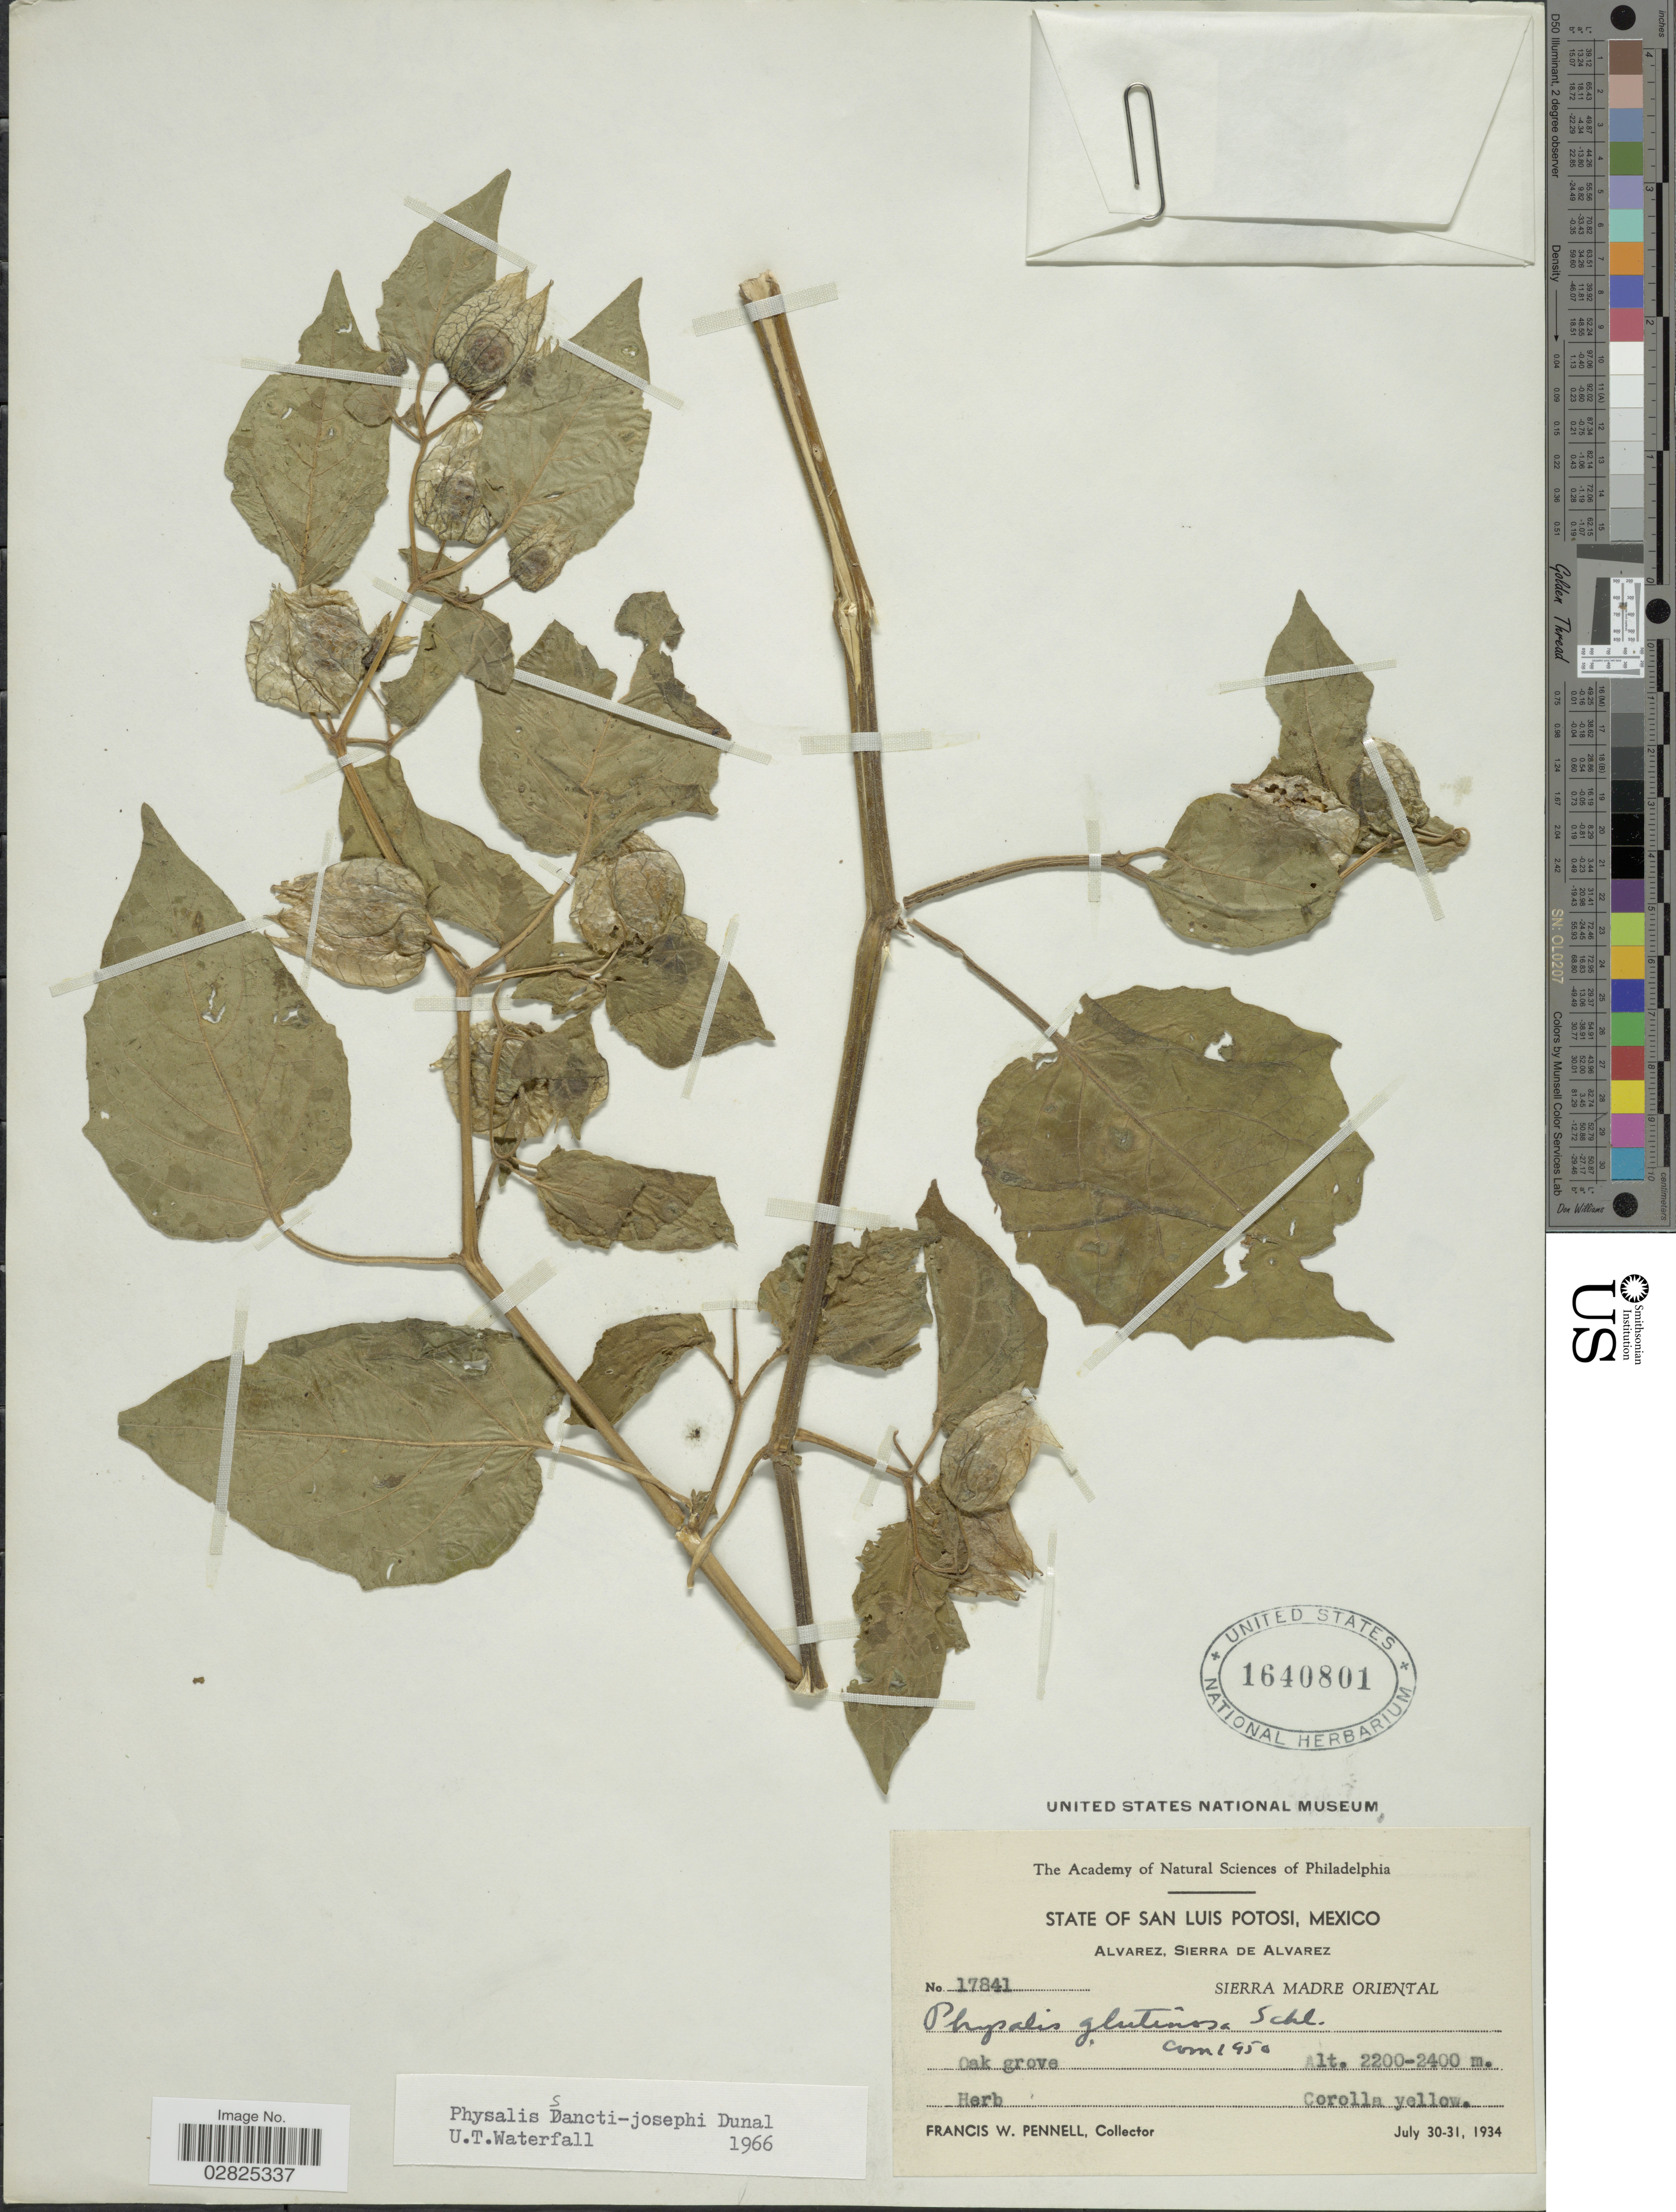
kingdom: Plantae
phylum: Tracheophyta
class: Magnoliopsida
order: Solanales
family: Solanaceae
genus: Physalis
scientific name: Physalis sancti-josephii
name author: Dunal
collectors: F. W. Pennell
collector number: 17841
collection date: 1934-07-30/1934-07-31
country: Mexico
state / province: San Luis Potosí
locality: Alvarez, Sierra de Alvarez, Sierra Madre Oriental.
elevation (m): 2200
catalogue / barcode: US 1640801